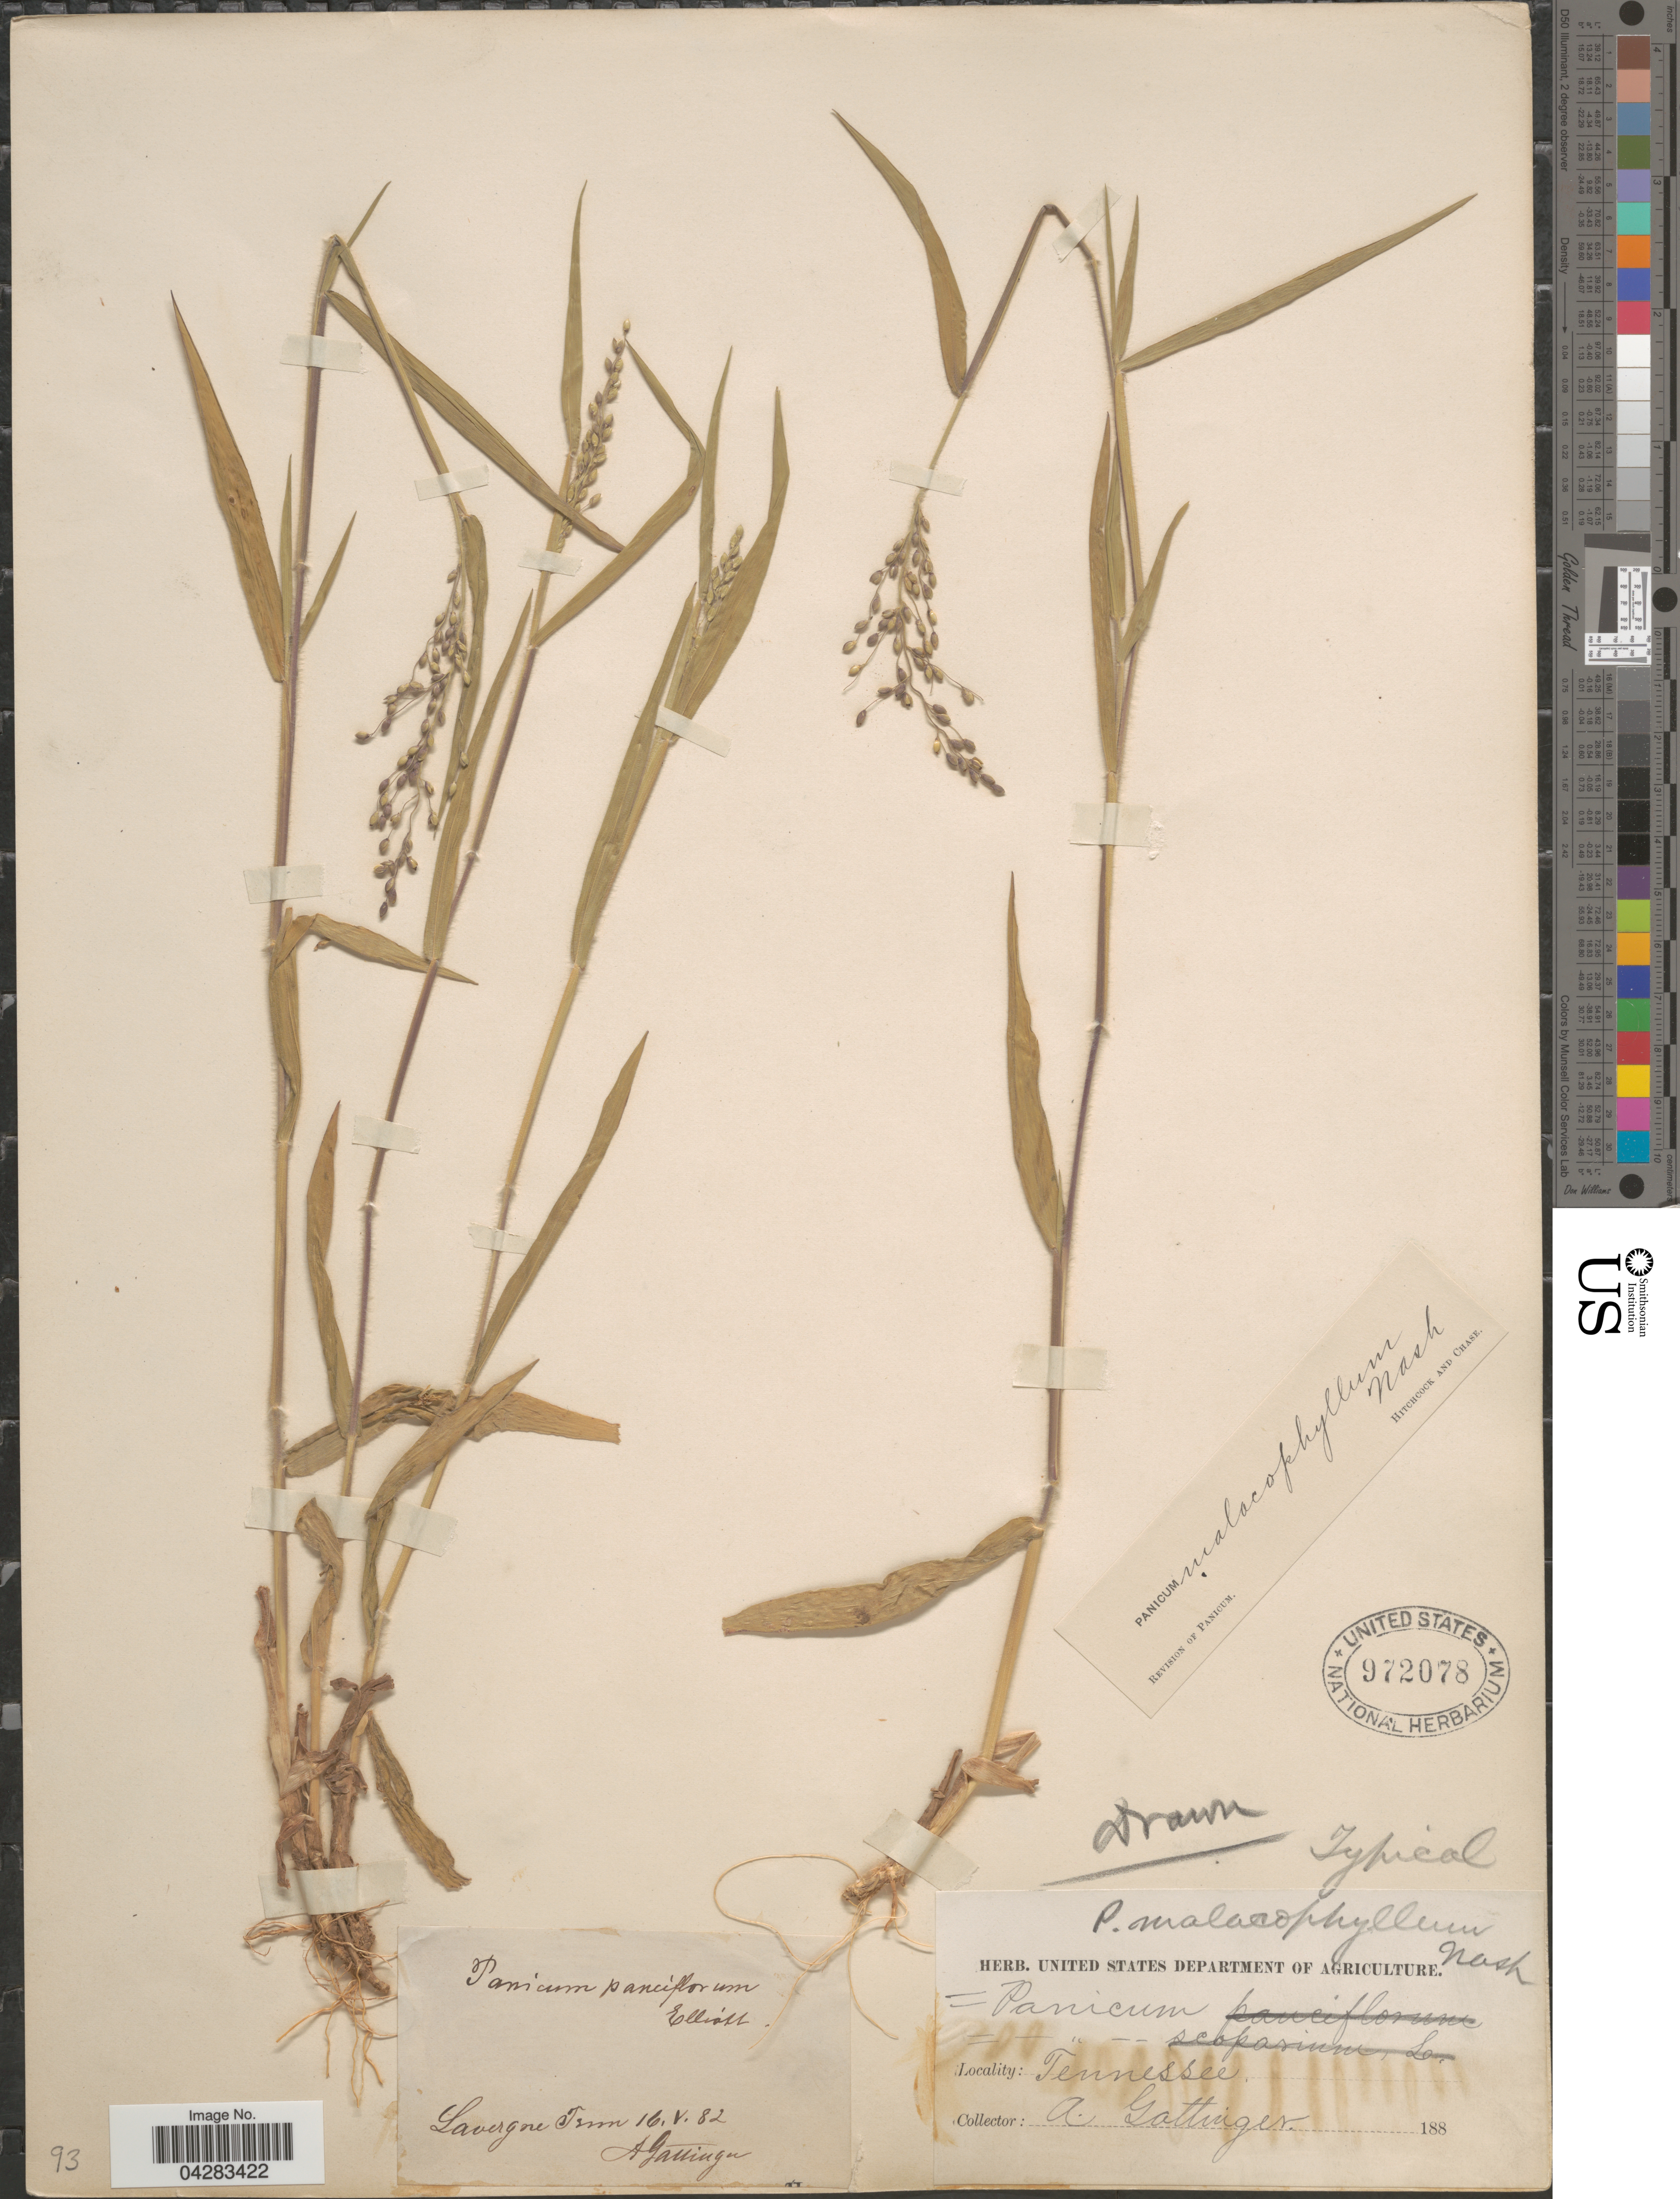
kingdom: Plantae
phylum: Tracheophyta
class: Liliopsida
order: Poales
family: Poaceae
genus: Dichanthelium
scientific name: Dichanthelium malacophyllum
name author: (Nash) Gould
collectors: A. Gattinger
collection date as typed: Transcribed d/m/y: 16/5/82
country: United States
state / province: Tennessee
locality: Lavergne.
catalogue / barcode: US 972078